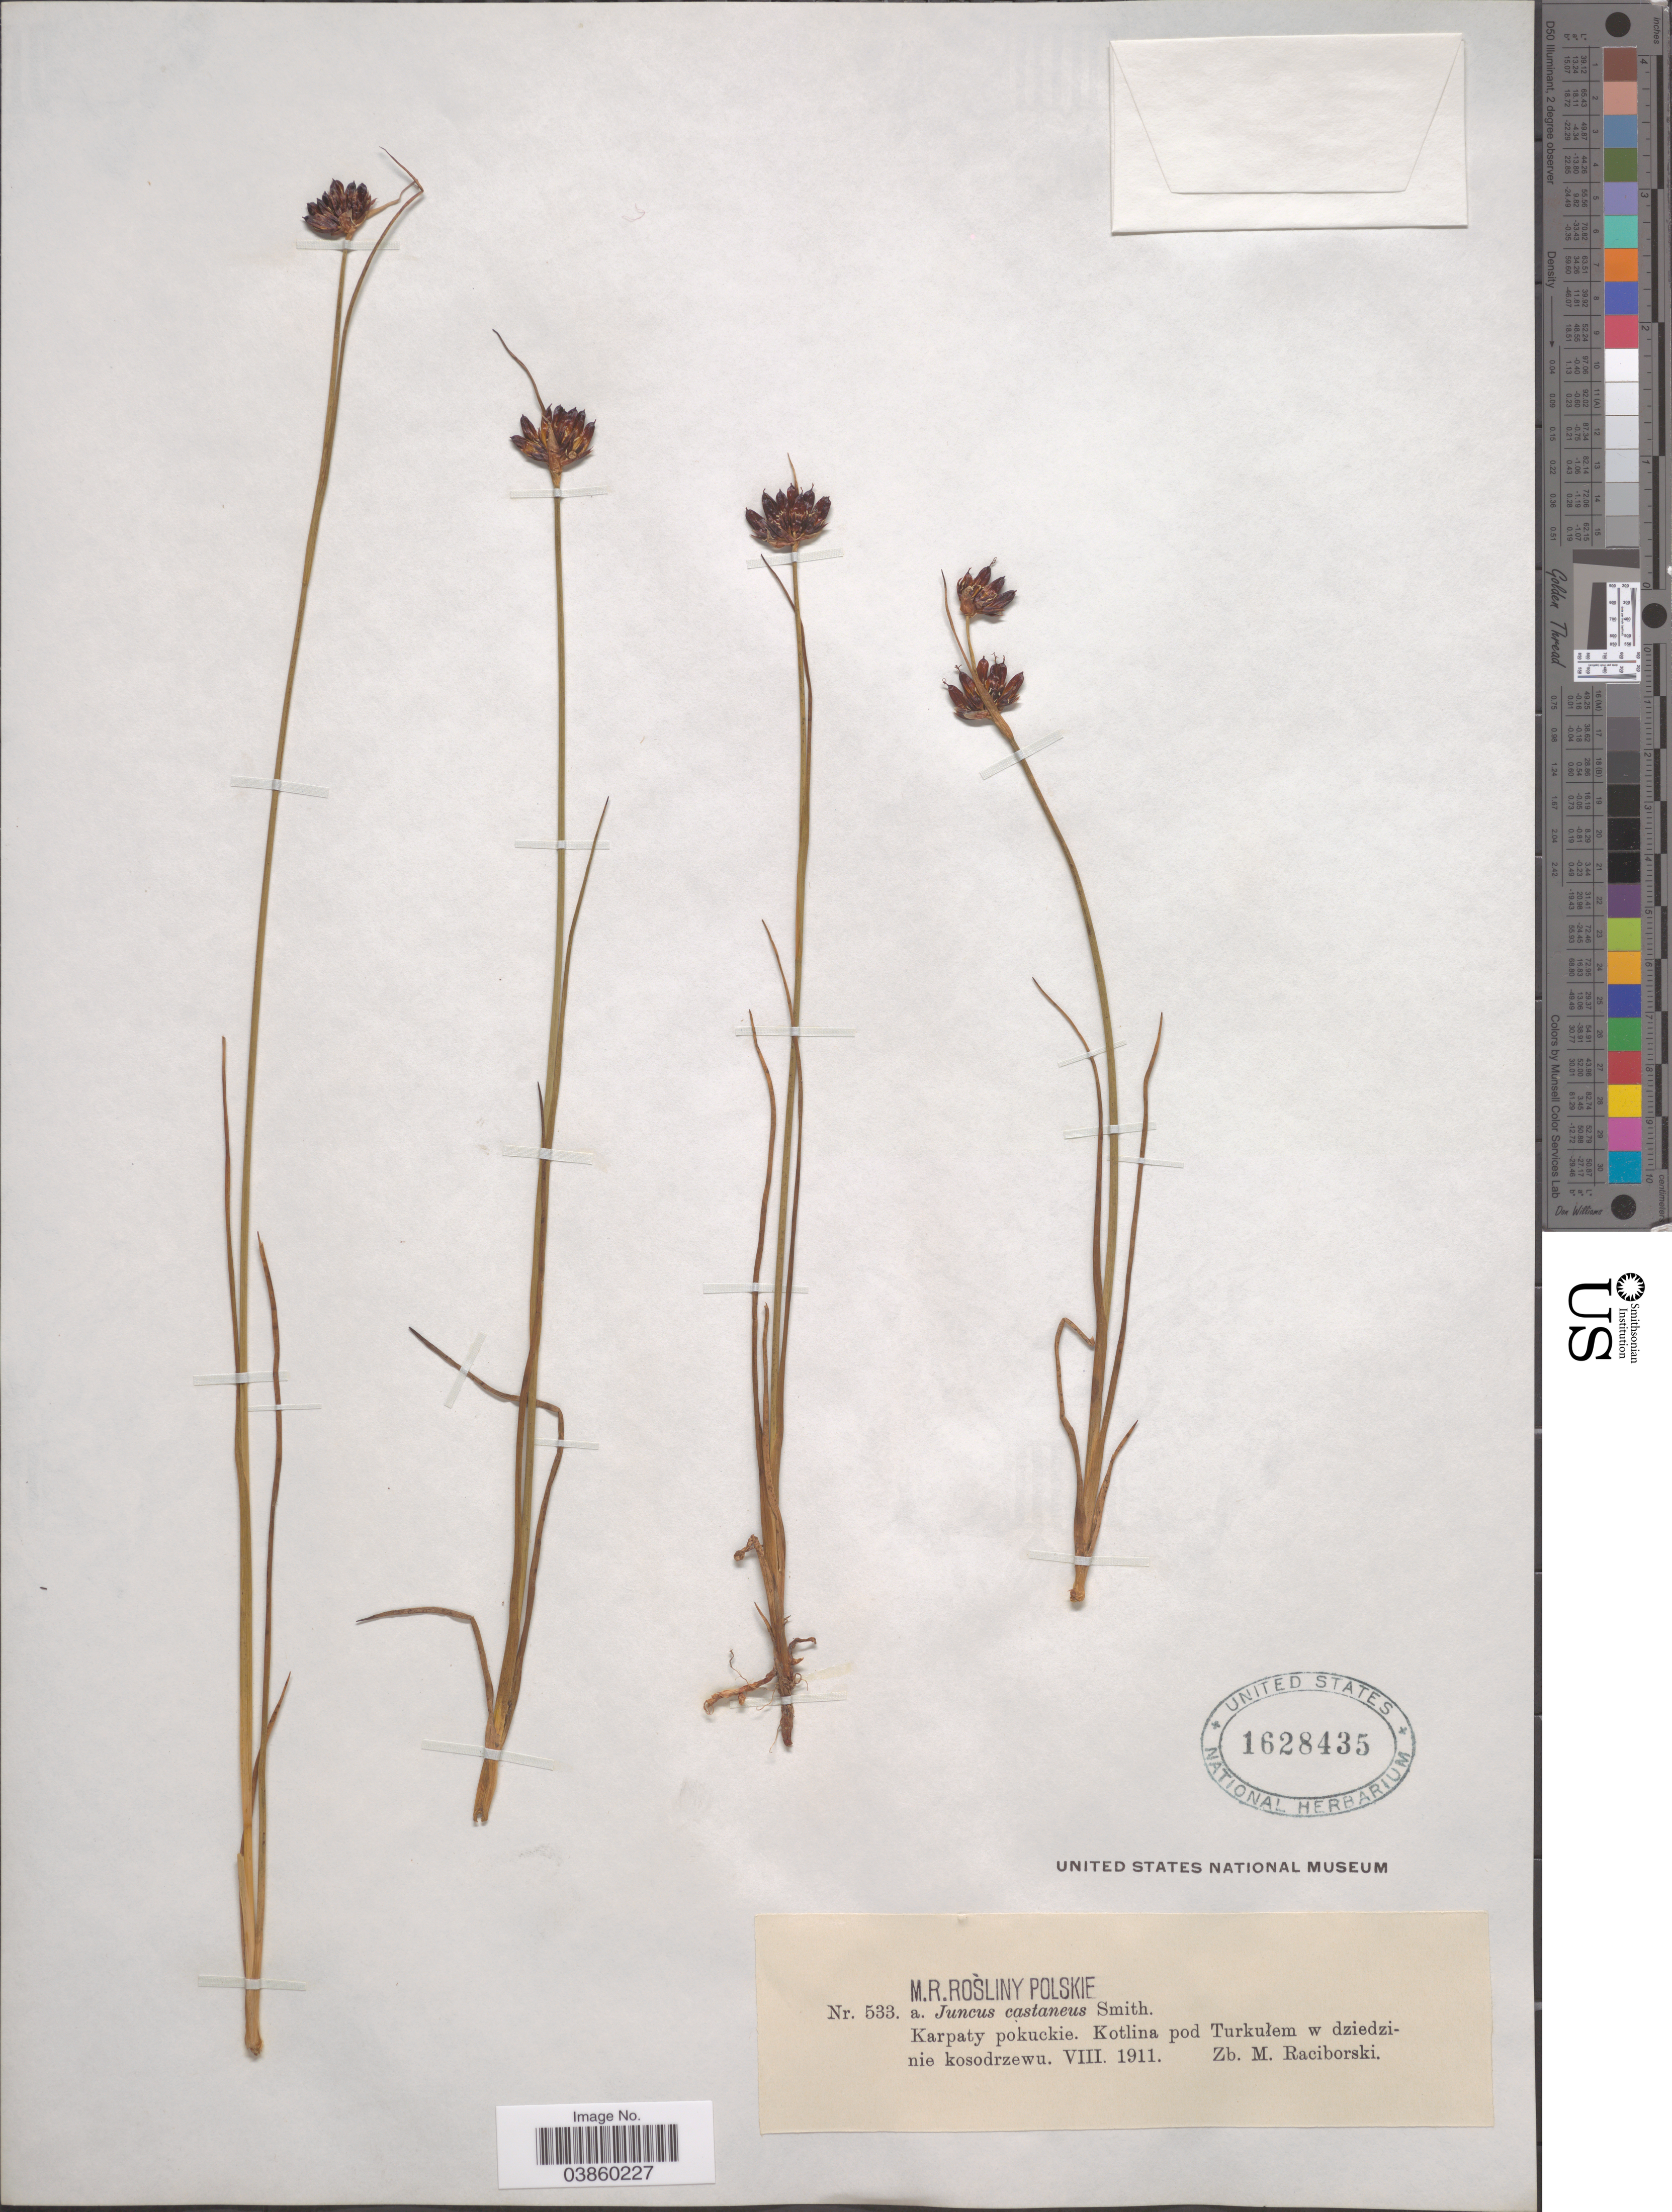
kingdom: Plantae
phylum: Tracheophyta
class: Liliopsida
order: Poales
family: Juncaceae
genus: Juncus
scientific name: Juncus castaneus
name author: Sm.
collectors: Z. Raciborski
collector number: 533 a?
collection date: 1911-08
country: Ukraine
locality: Karpaty pokuckie. Kotlina pod Turkułem w dziedzinie kosodrzewu.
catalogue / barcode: US 1628435